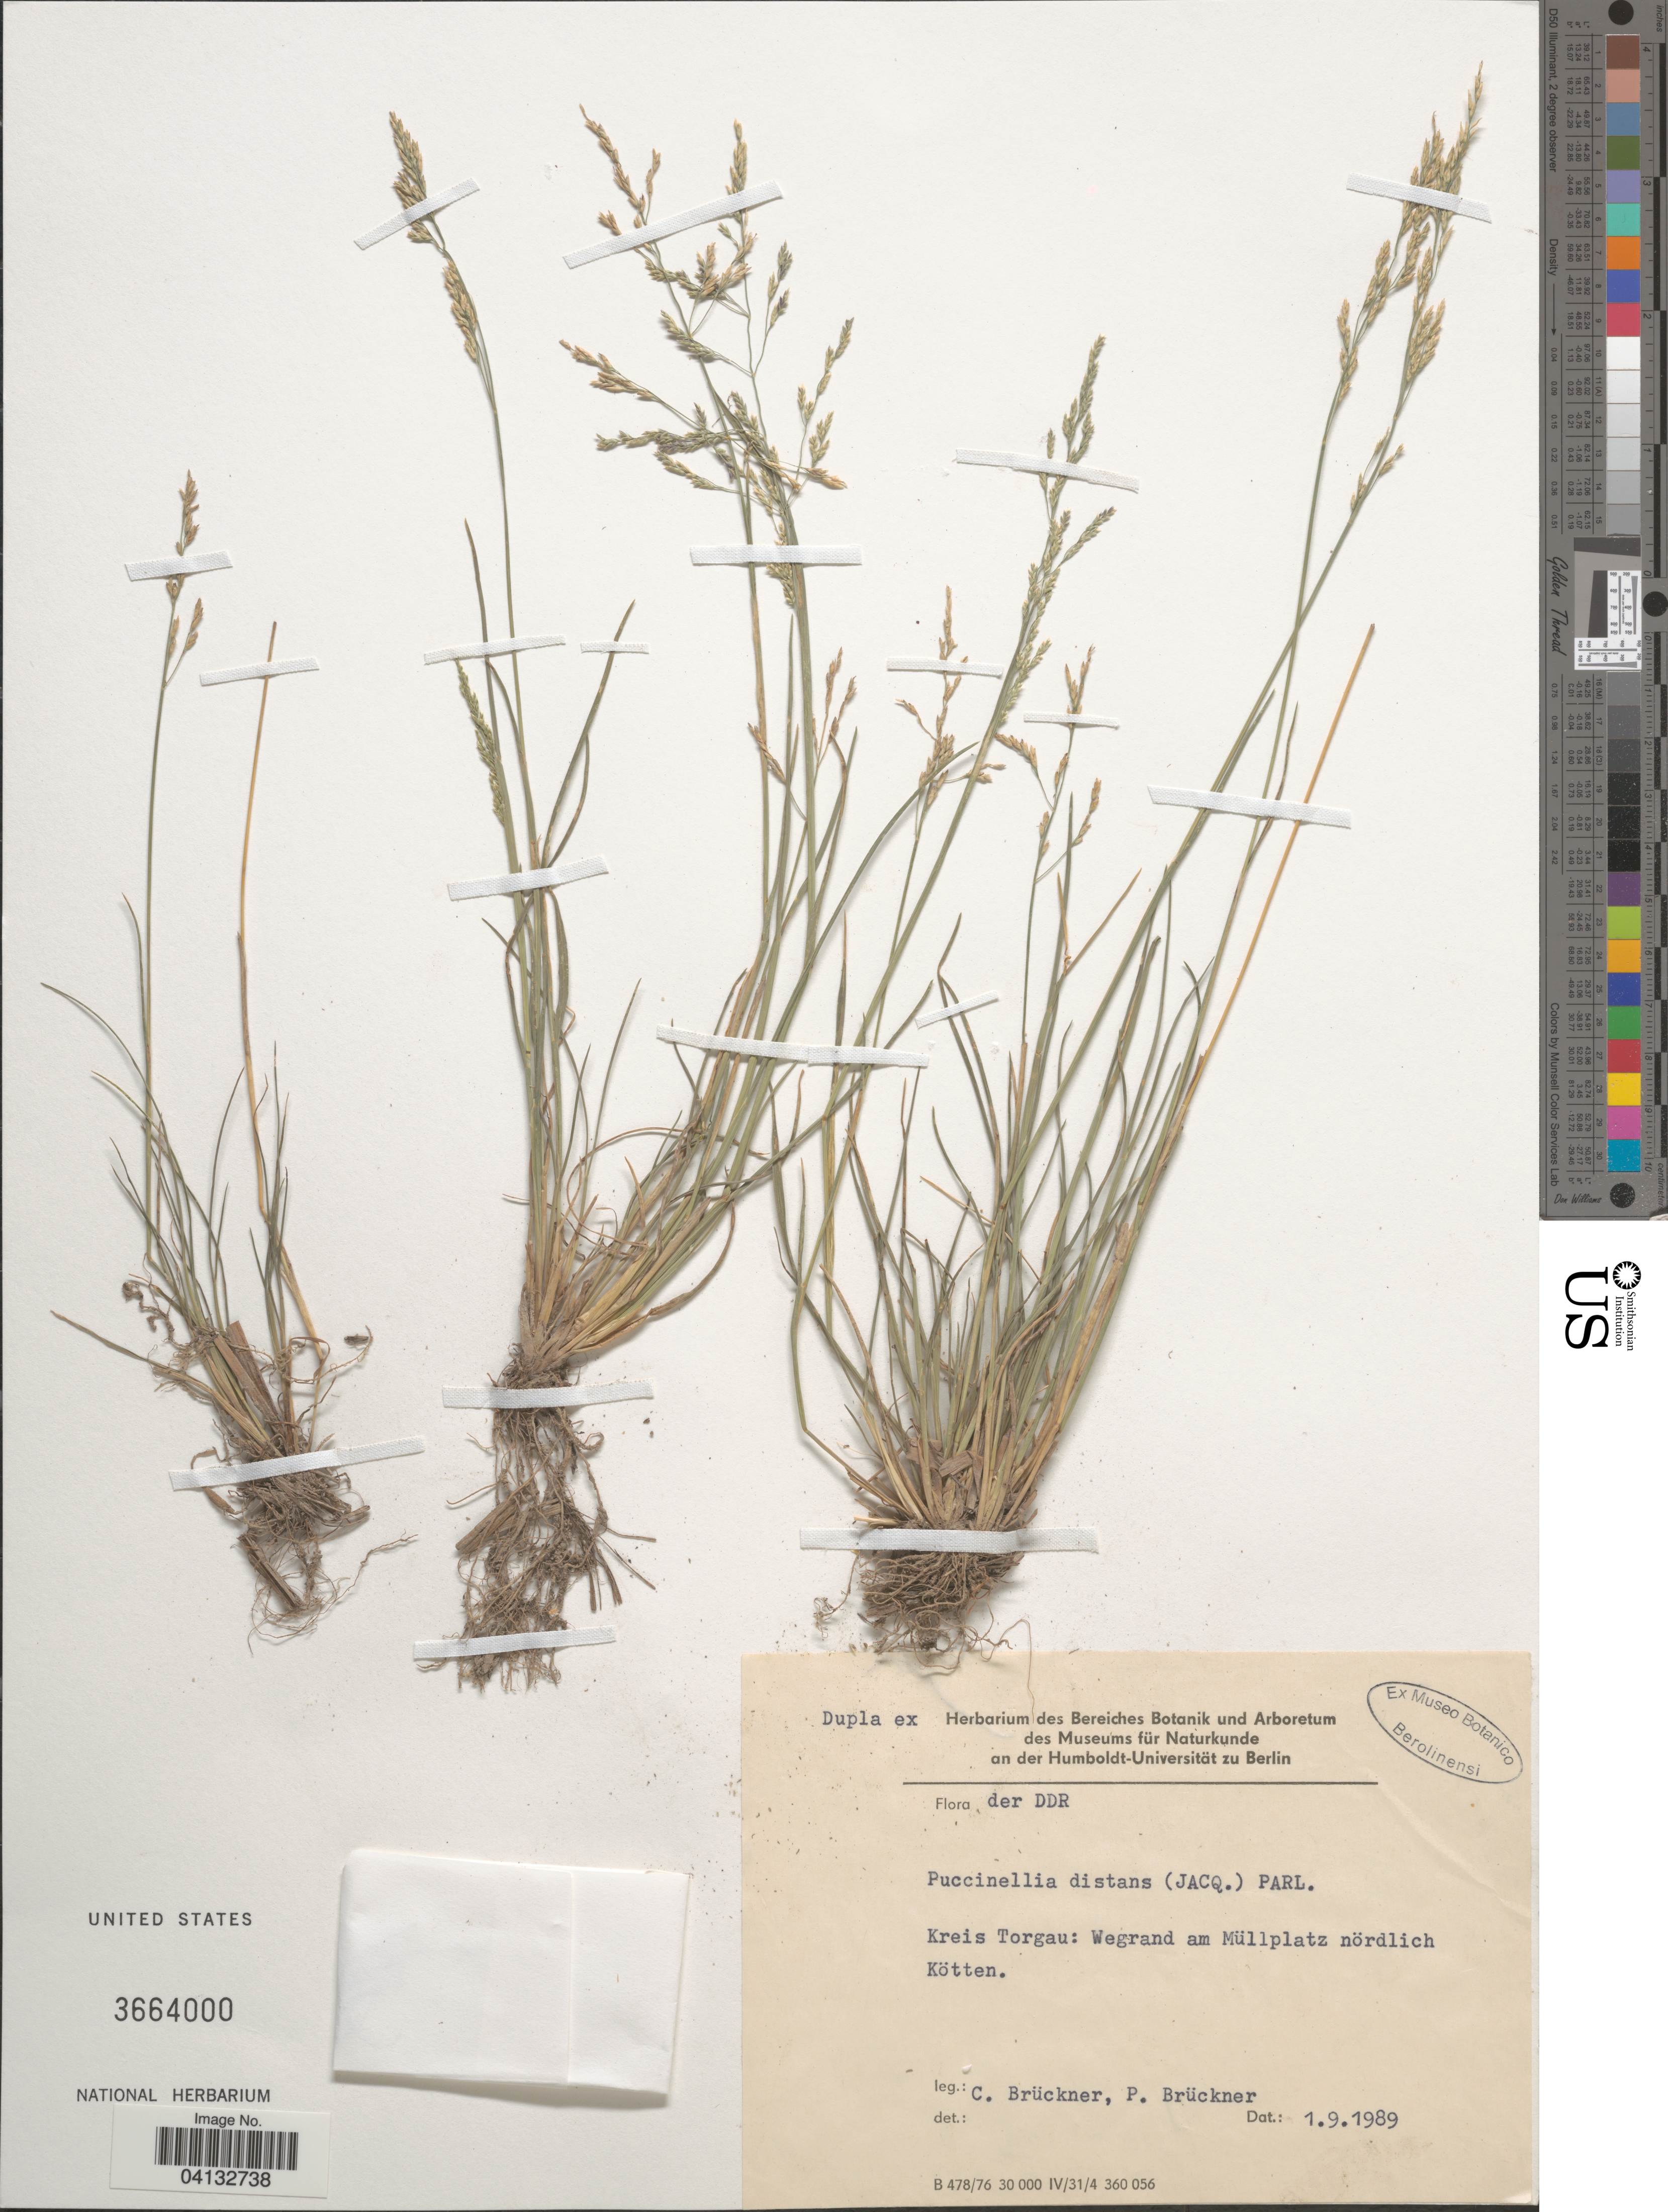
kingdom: Plantae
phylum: Tracheophyta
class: Liliopsida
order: Poales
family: Poaceae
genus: Puccinellia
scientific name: Puccinellia distans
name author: (Jacq.) Parl.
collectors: C. Brückner & P. Brückner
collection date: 1989-09-01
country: Germany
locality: DDR. Kreis Torgau: Wegrand am Müllplatz nördlich Kötten.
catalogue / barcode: US 3664000